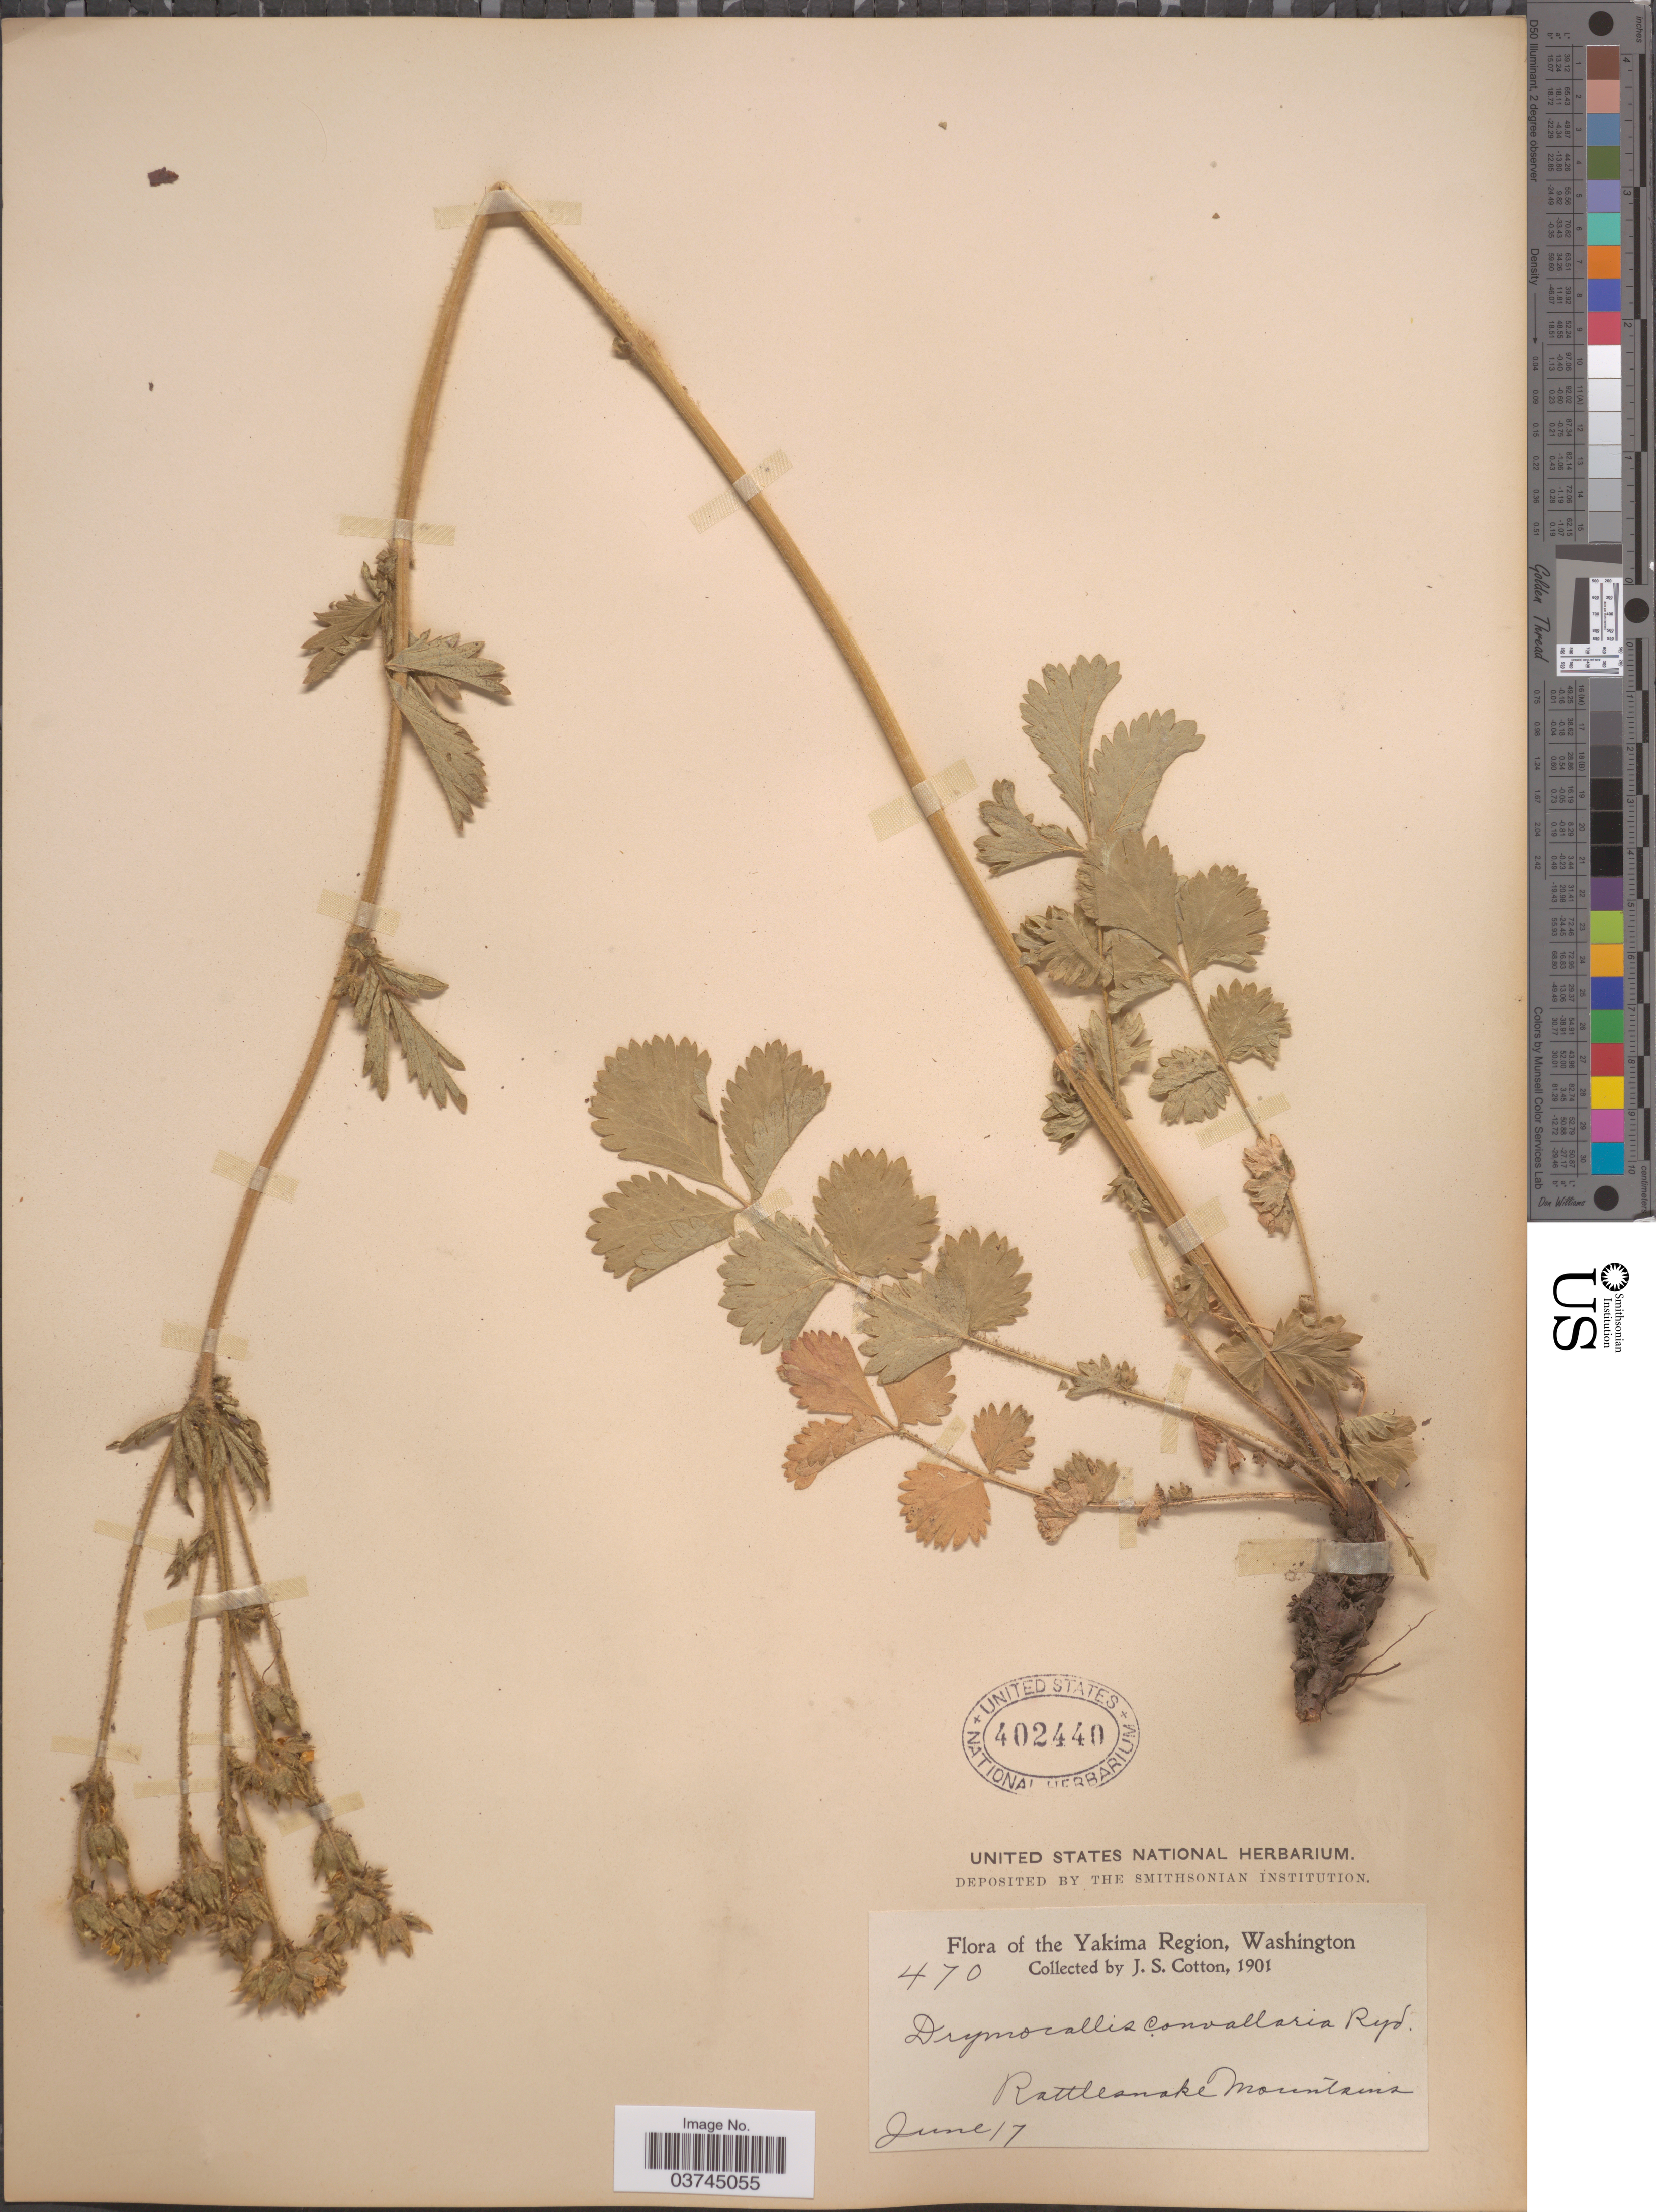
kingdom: Plantae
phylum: Tracheophyta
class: Magnoliopsida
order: Rosales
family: Rosaceae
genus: Drymocallis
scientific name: Drymocallis convallaria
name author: (Rydb.) Rydb.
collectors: J. S. Cotton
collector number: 470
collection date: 1901-06-17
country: United States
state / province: Washington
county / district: Yakima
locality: The Yakima Region. Rattlesnake Mountains.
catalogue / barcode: US 402440